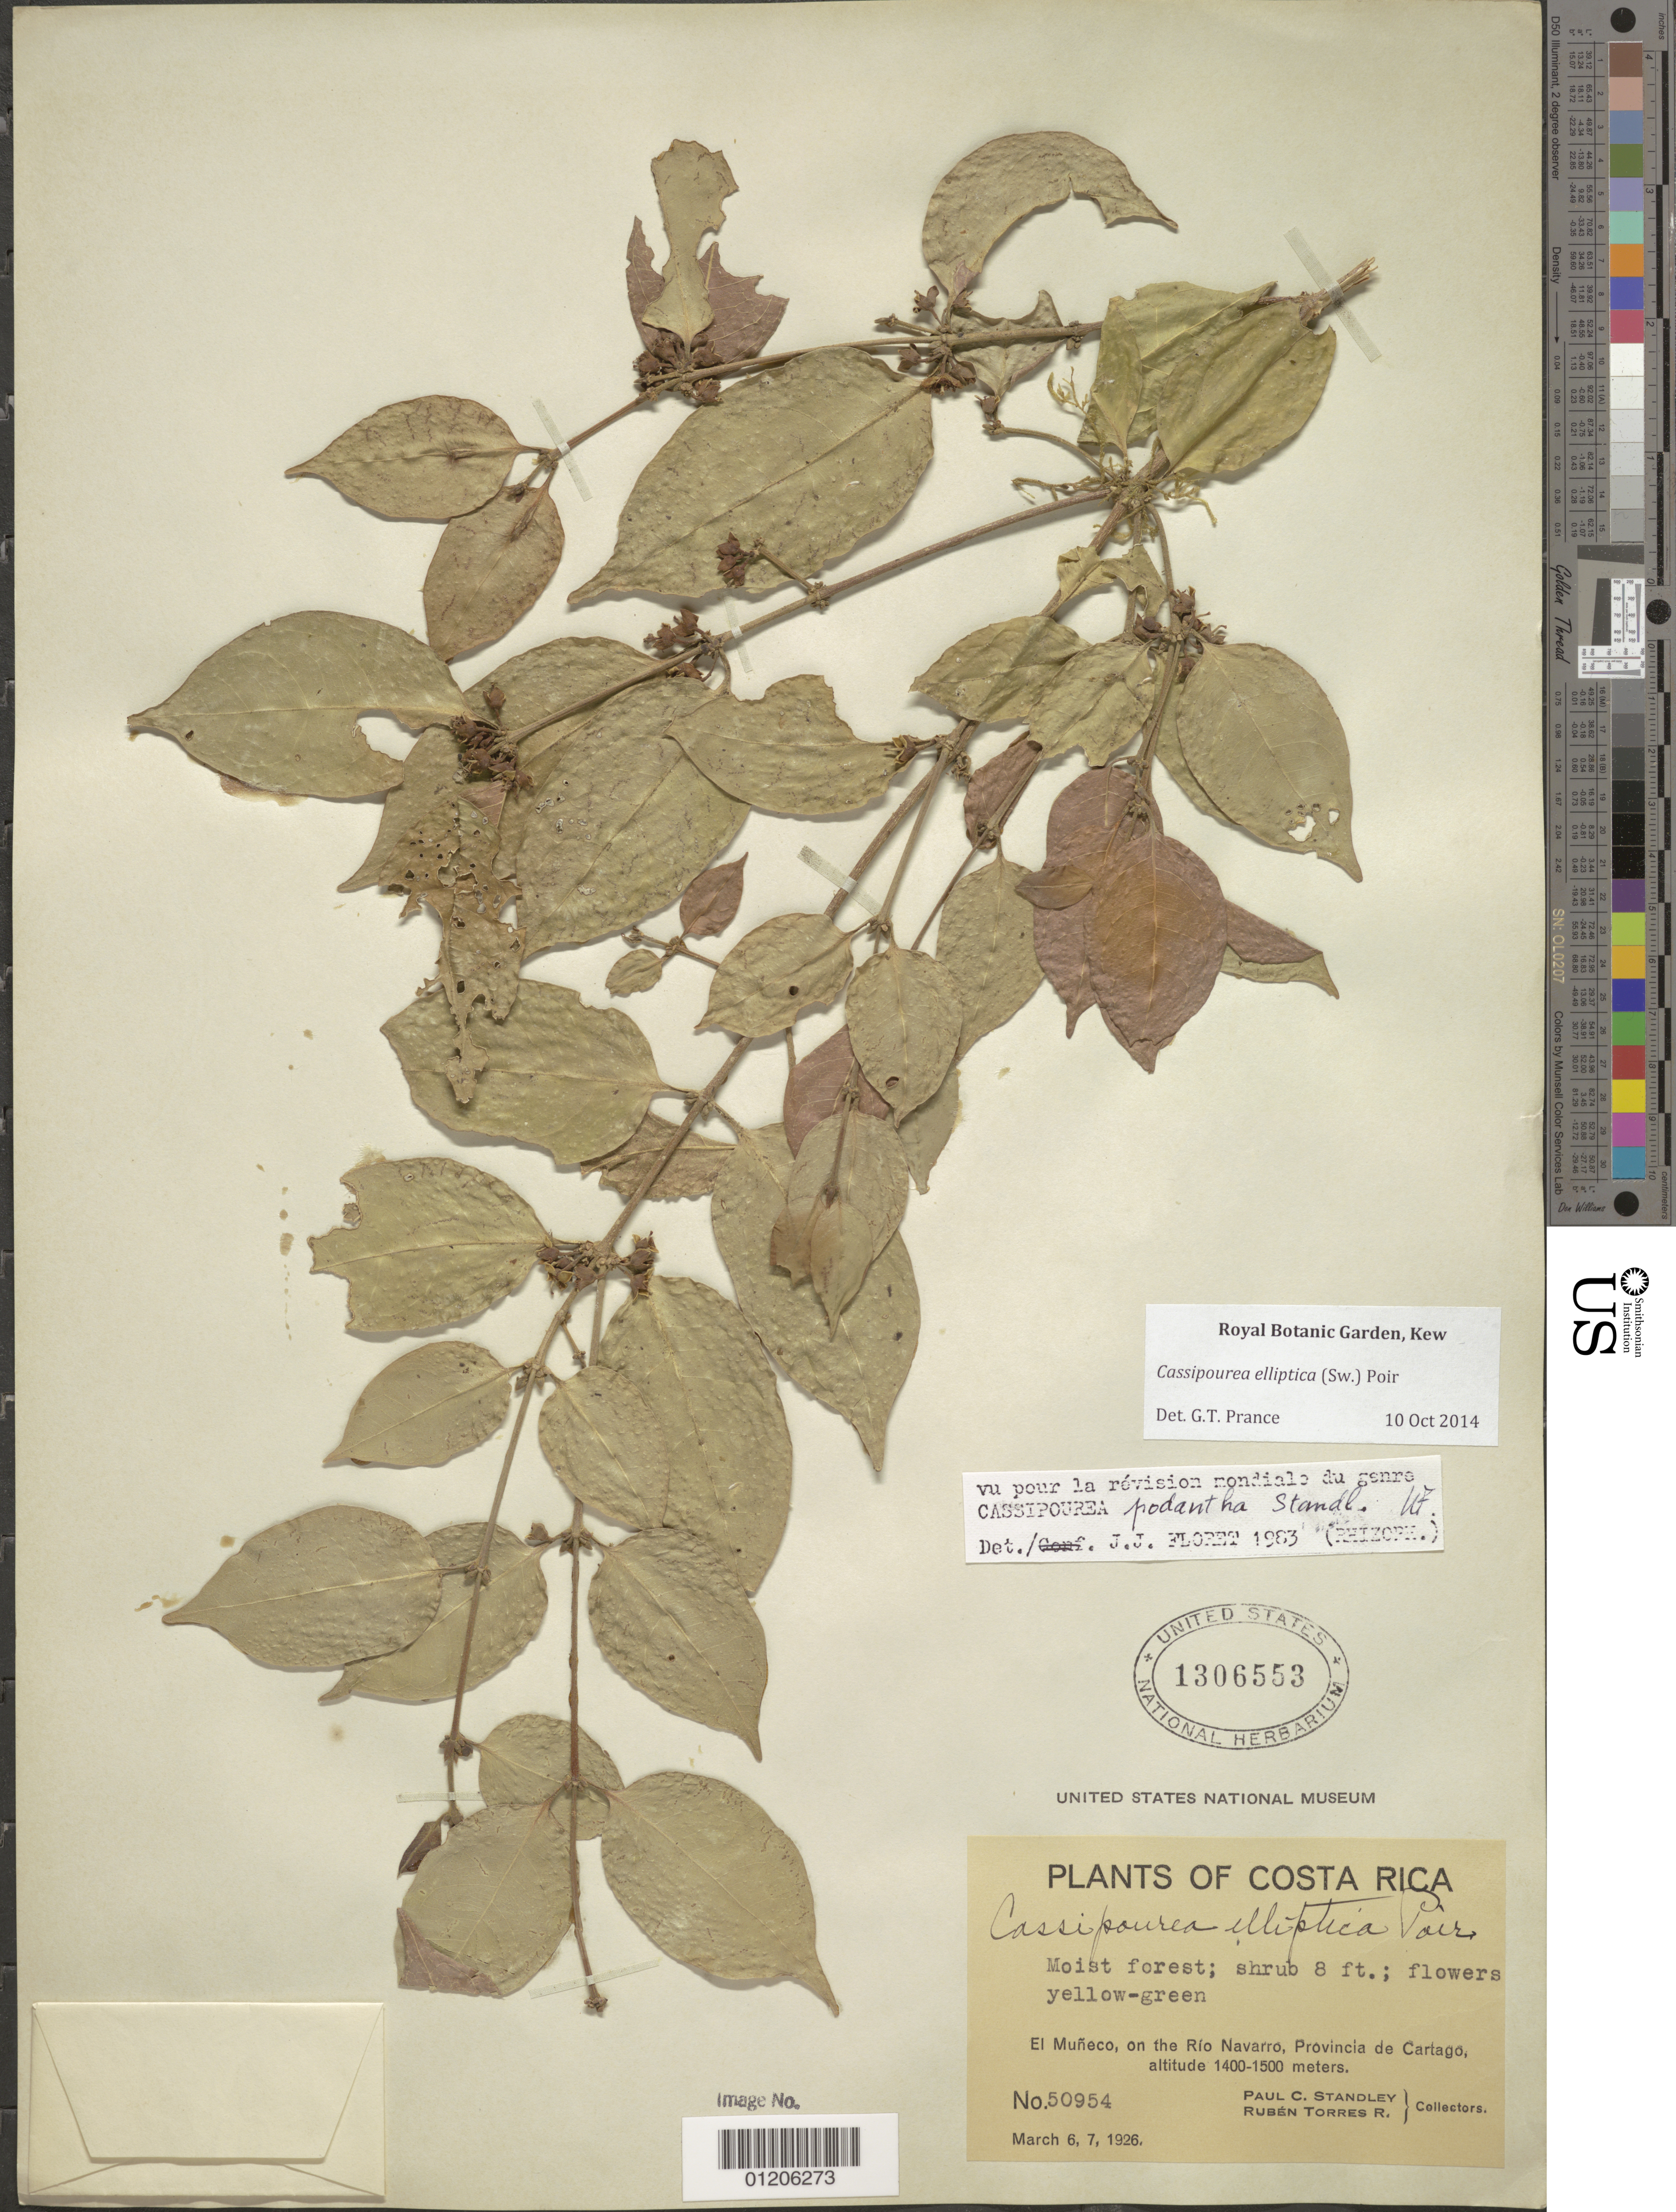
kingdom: Plantae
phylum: Tracheophyta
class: Magnoliopsida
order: Malpighiales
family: Rhizophoraceae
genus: Cassipourea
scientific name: Cassipourea elliptica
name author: (Sw.) Poir.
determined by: Prance, G. T.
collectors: P. C. Standley & R. Torres Rojas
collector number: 50954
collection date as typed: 06 Mar 1926 and 07 Mar 1926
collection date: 1926-03-06,1926-03-07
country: Costa Rica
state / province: Cartago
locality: El Muneco, on Rio Navarro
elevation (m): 1400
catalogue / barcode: US 1306553